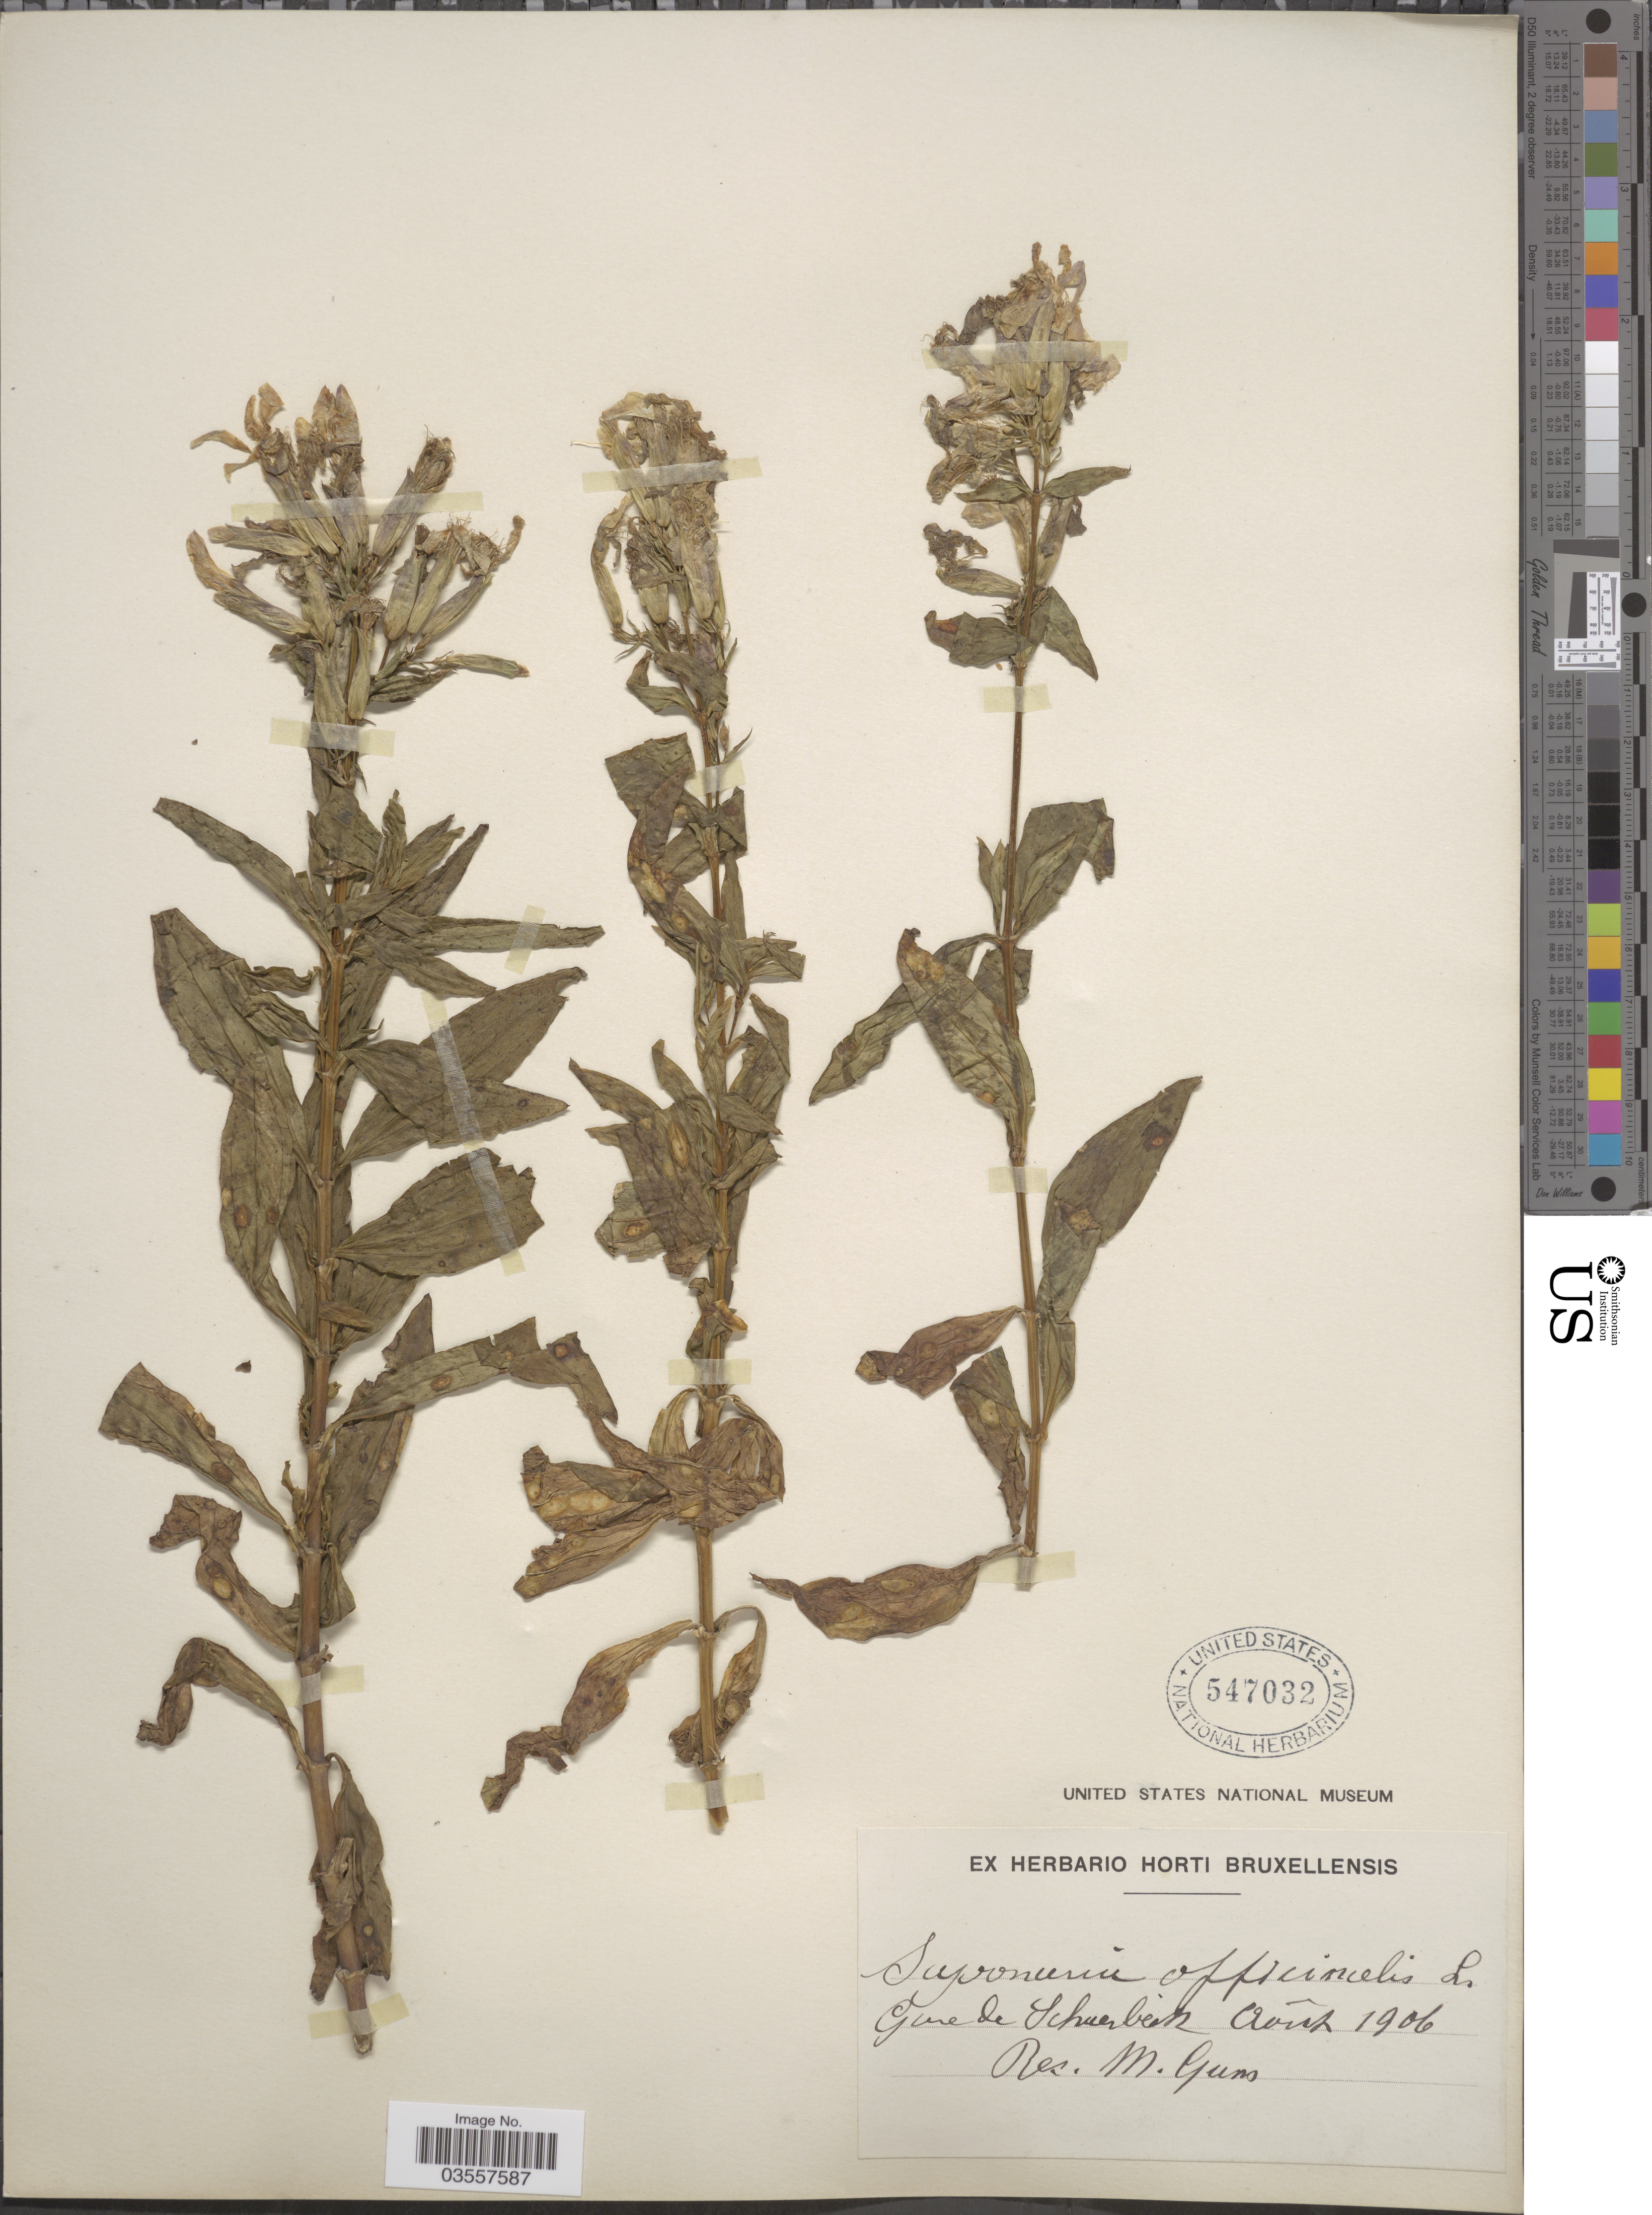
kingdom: Plantae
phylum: Tracheophyta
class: Magnoliopsida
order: Caryophyllales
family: Caryophyllaceae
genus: Saponaria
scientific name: Saponaria officinalis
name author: L.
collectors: M. Guns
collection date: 1906-08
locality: Gure de Schuerbeiz. [interpreted]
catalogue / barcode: US 547032